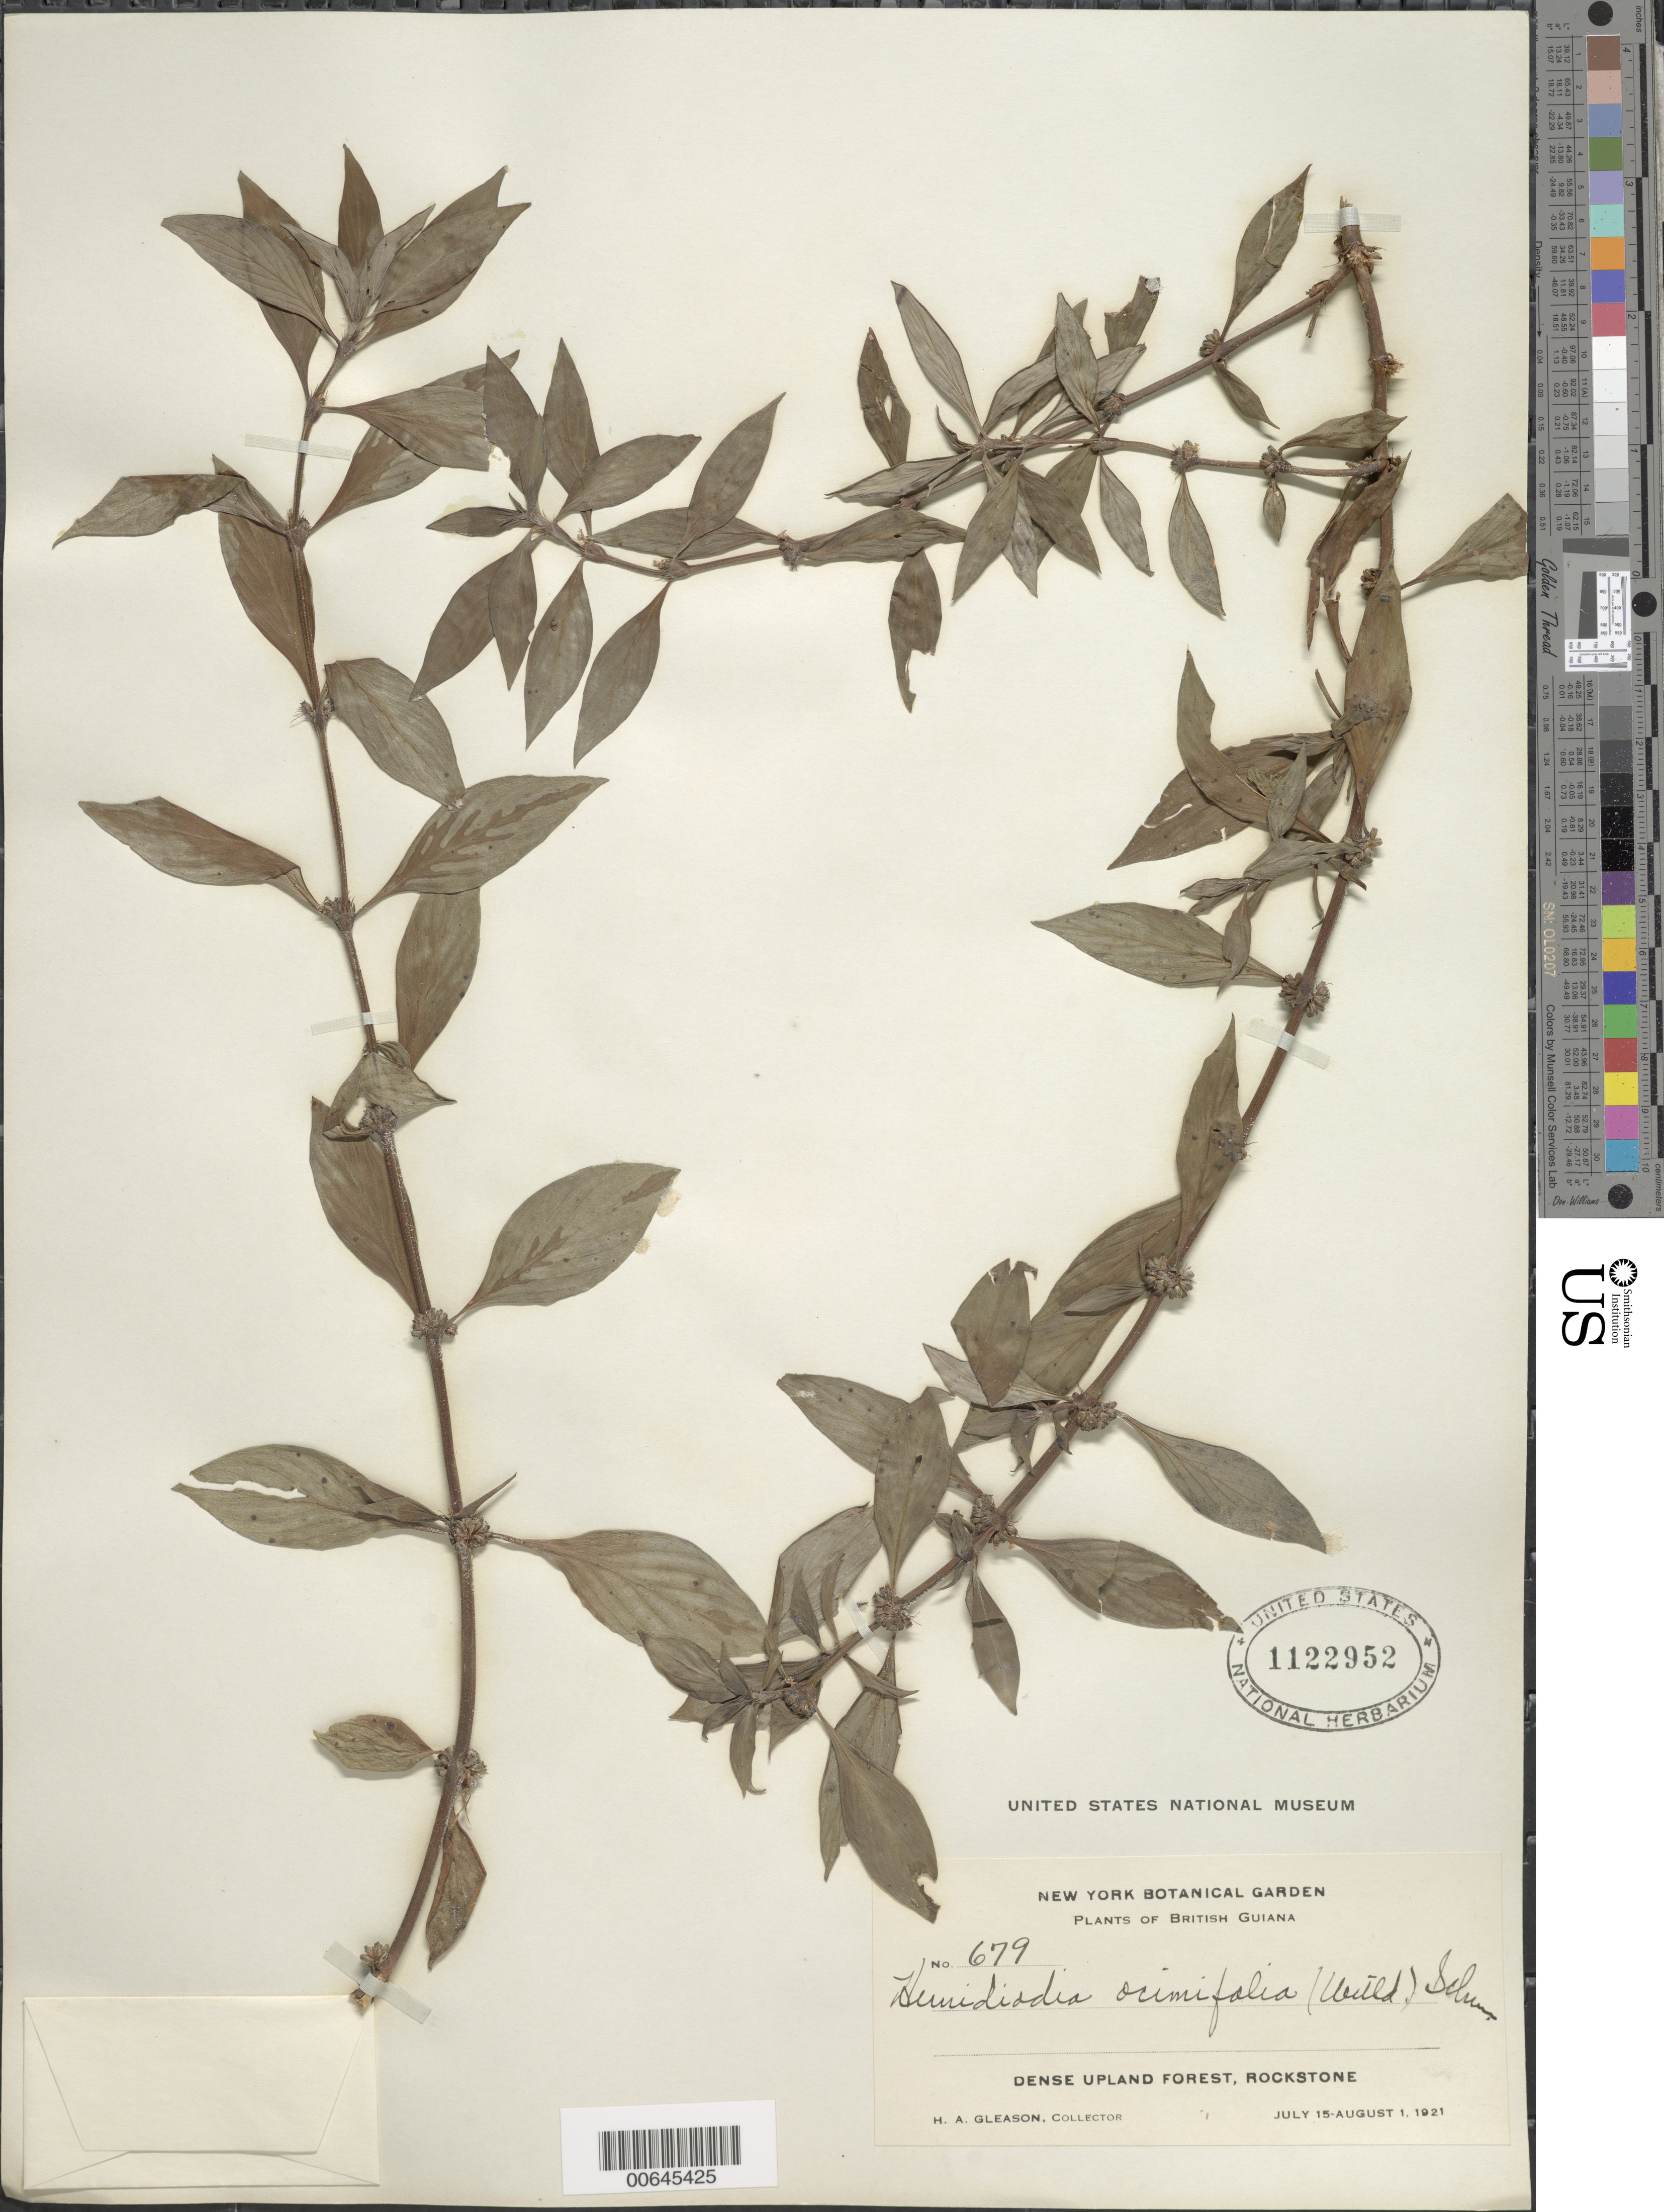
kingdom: Plantae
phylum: Tracheophyta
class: Magnoliopsida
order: Gentianales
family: Rubiaceae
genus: Hemidiodia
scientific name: Hemidiodia ocymifolia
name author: (Willd. ex Roem. & Schult.) K. Schum.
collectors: H. A. Gleason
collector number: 679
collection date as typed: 15-Jul-21 to 1-Aug-21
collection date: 1921-07-15/1921-08-01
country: Guyana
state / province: U. Demerara-Berbice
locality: Rockstone, in and about the village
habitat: Dense upland forest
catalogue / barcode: US 1122952